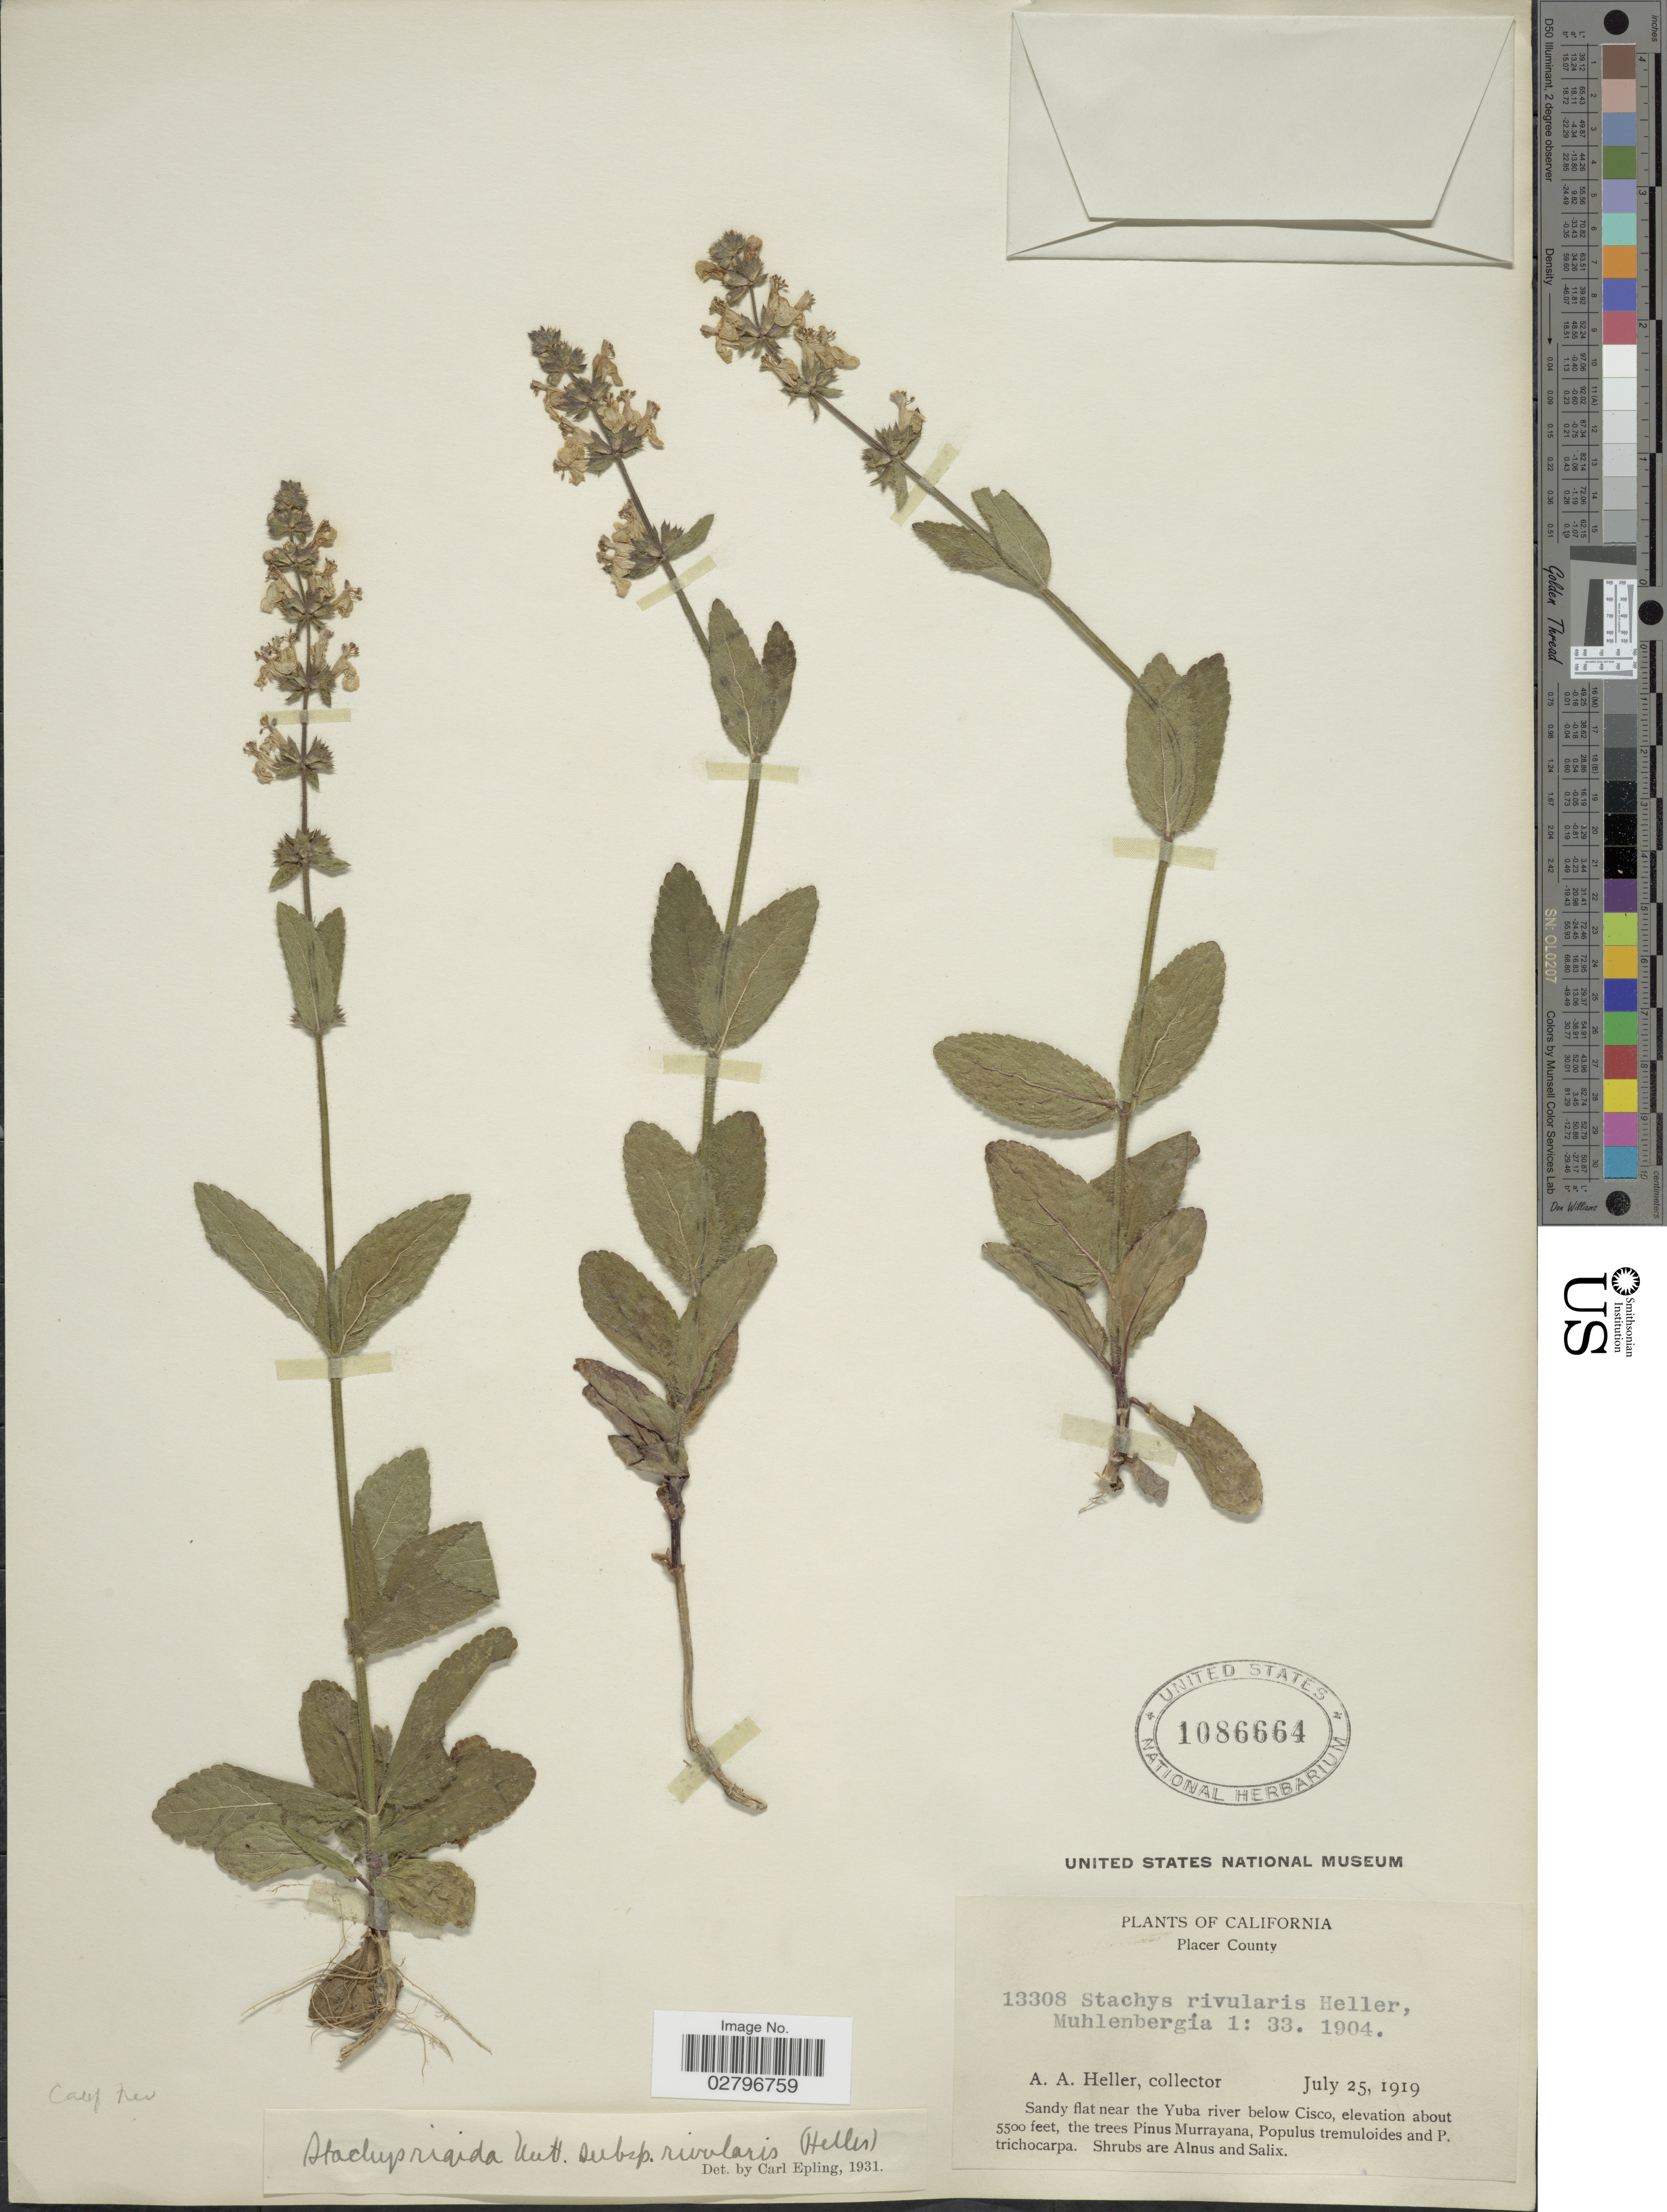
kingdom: Plantae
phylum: Tracheophyta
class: Magnoliopsida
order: Lamiales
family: Lamiaceae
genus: Stachys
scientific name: Stachys rigida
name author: Nutt. ex Benth.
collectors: A. A. Heller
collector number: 13308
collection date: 1919-07-25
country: United States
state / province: California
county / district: Placer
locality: Placer County, Sandy flat near the Yuba river below Cisco.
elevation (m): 1676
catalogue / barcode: US 1086664